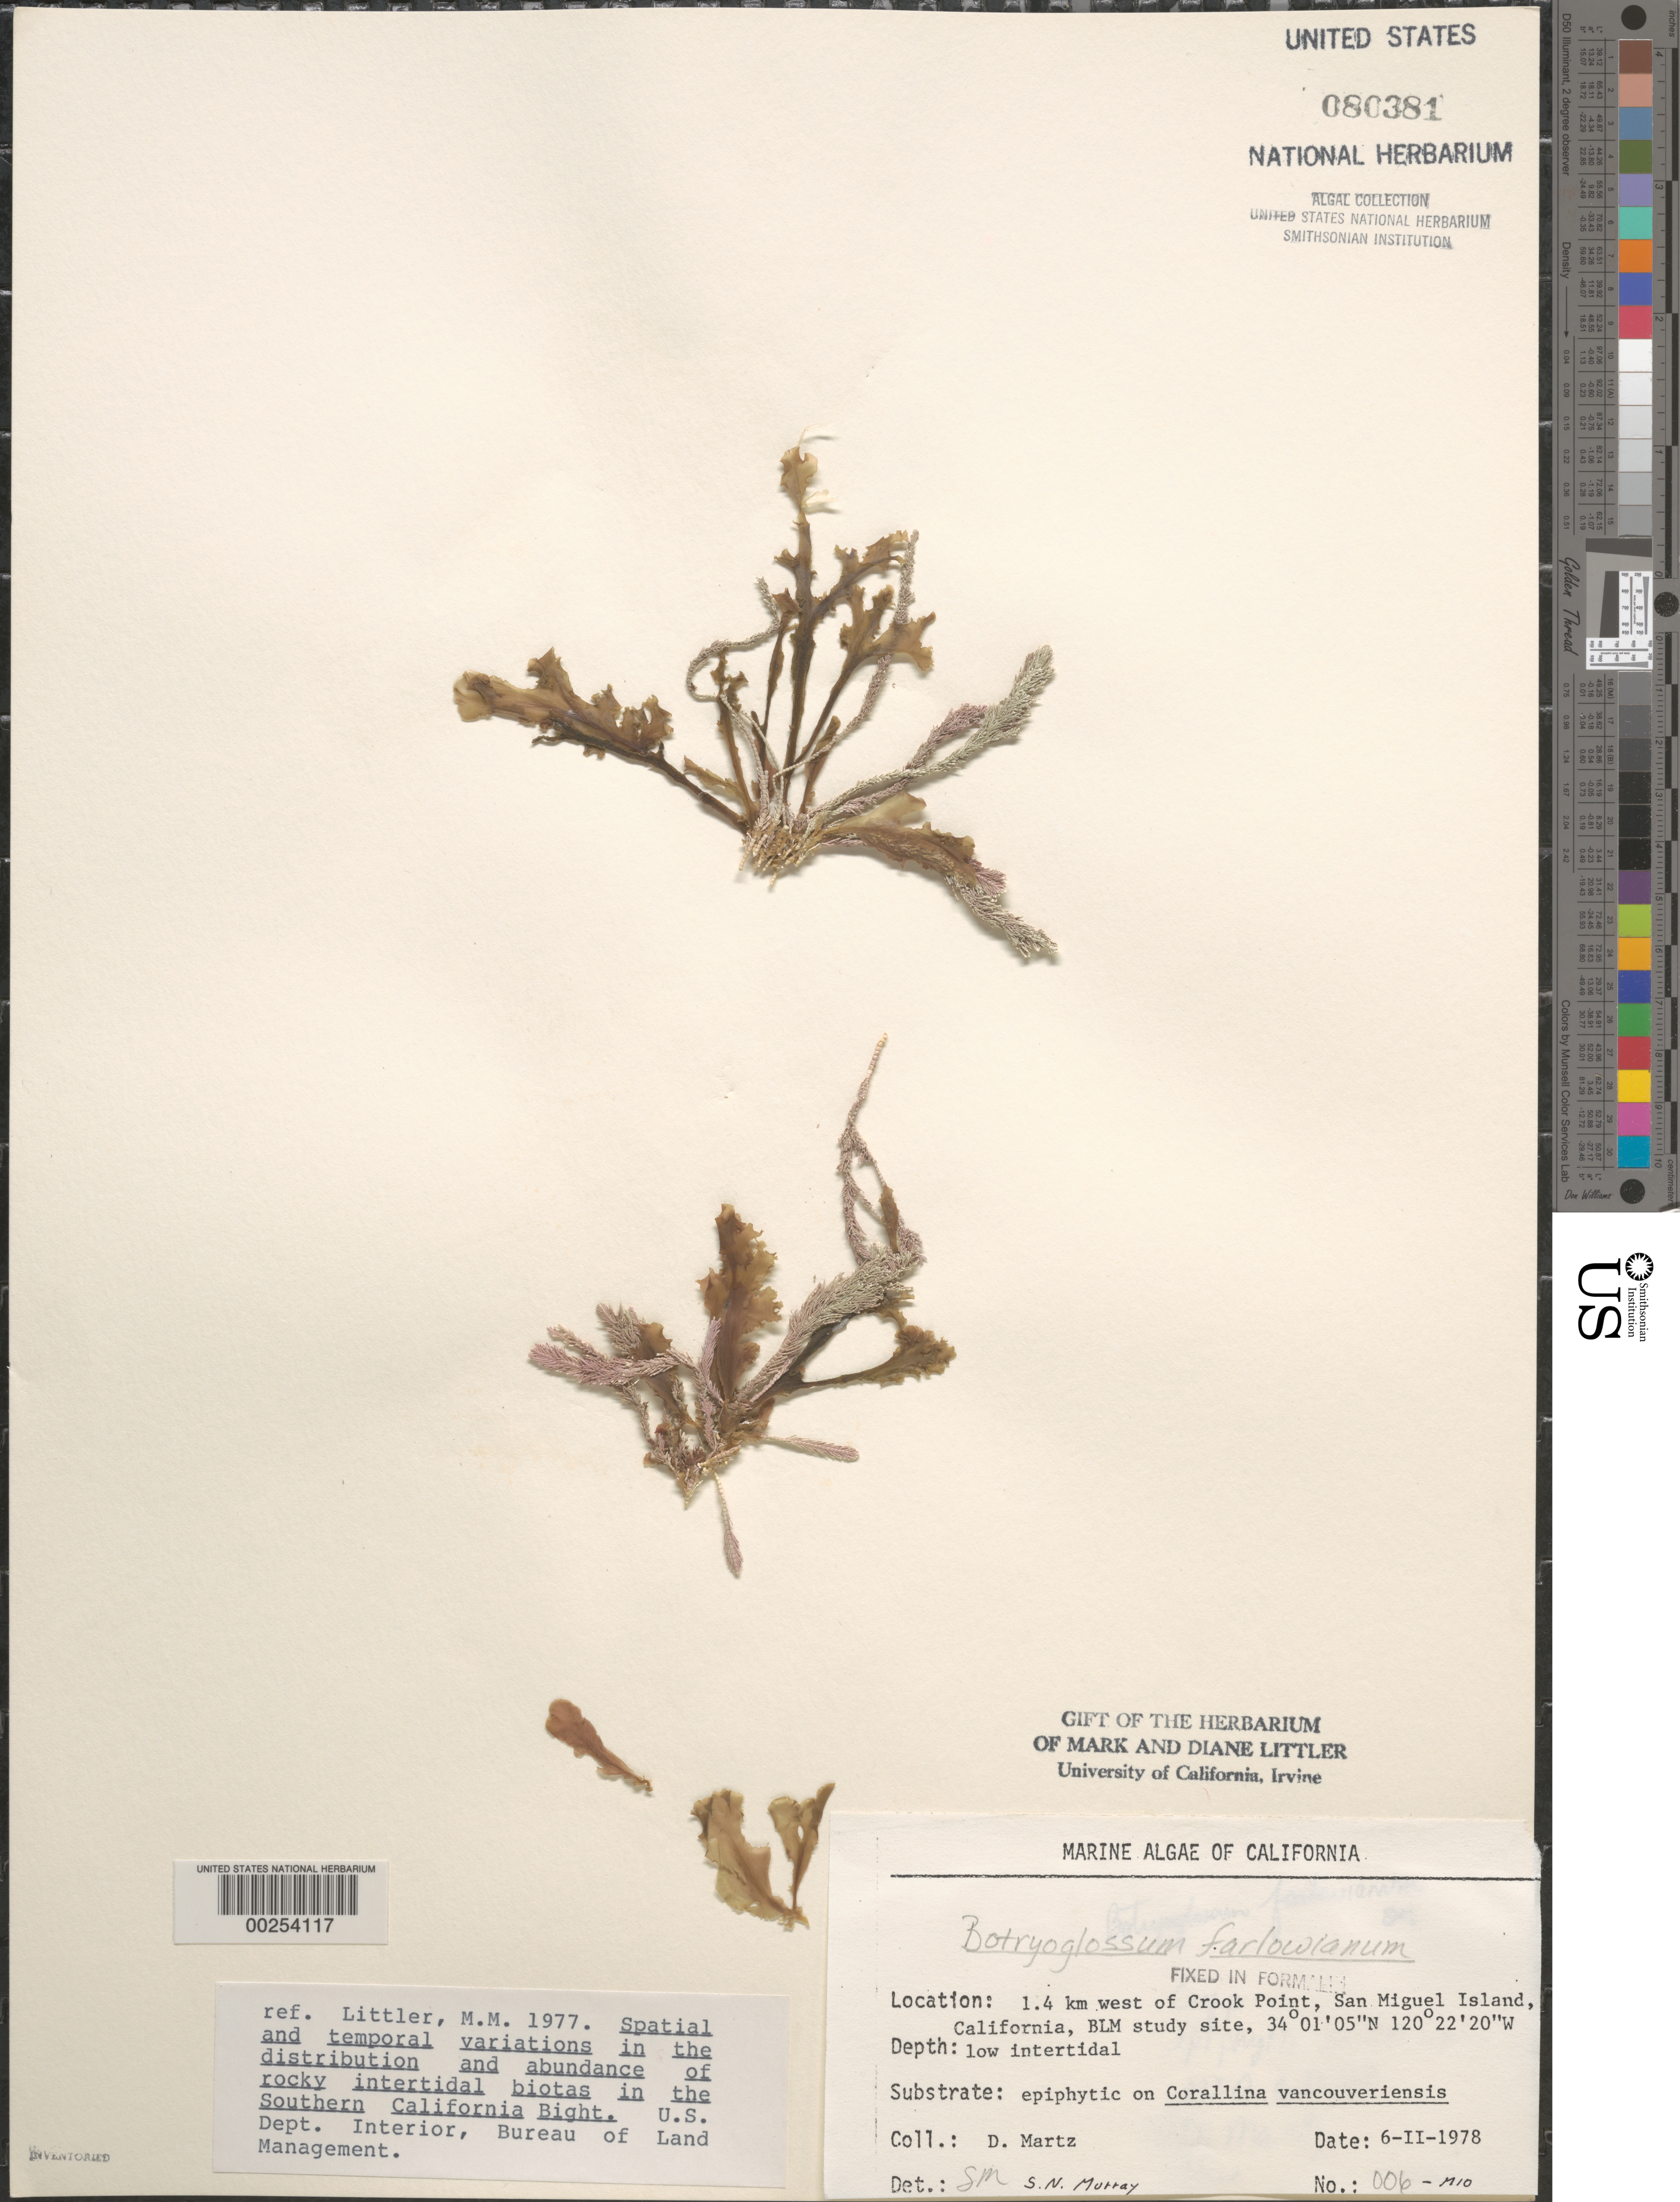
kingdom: Plantae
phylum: Rhodophyta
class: Florideophyceae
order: Ceramiales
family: Delesseriaceae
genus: Botryoglossum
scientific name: Botryoglossum farlowianum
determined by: Murray, S. N.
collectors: D. Martz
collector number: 006-mio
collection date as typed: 06 Feb 1978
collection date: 1978-02-06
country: United States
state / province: California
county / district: Santa Barbara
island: San Miguel Island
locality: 1.4 km north of Crook Point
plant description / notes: BLM-SOCALBIGHT Rocky Intertidal Survey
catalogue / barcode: US 80381